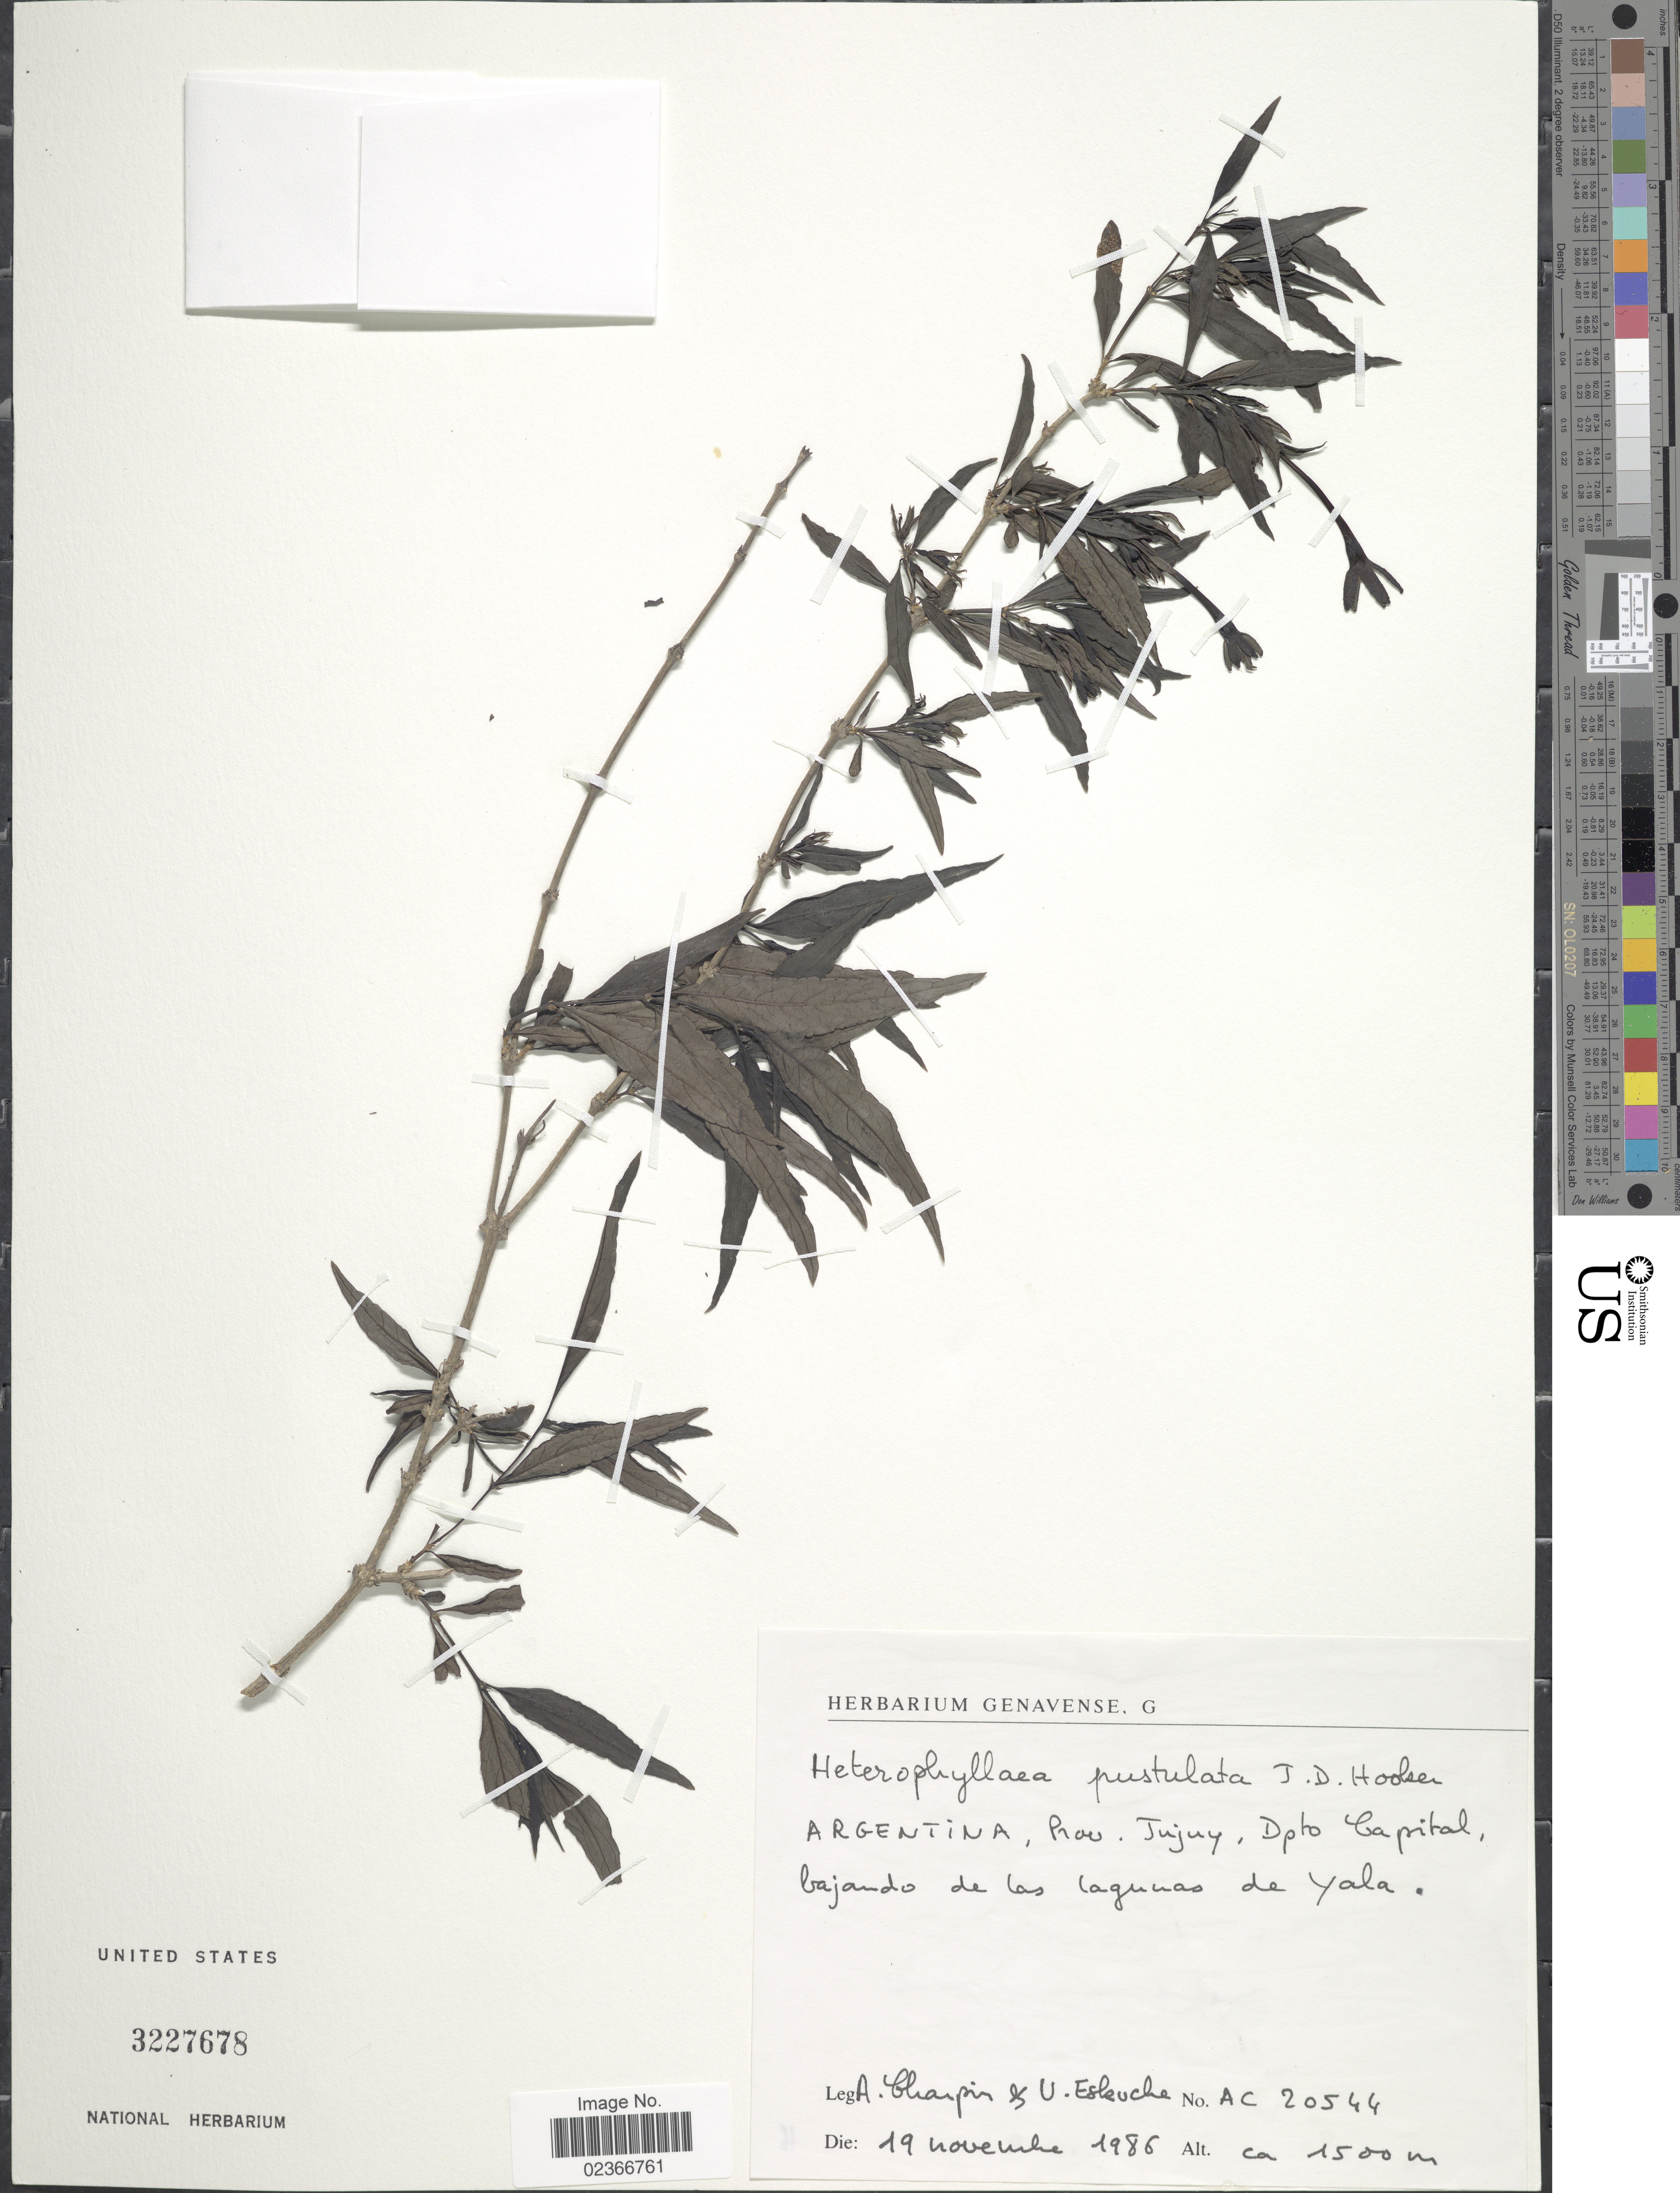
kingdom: Plantae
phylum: Tracheophyta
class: Magnoliopsida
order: Gentianales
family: Rubiaceae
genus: Heterophyllaea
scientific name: Heterophyllaea pustulata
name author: Hook. f.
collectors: A. Chaipin & U. Esleuche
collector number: AC20544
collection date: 1986-11-19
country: Argentina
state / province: Jujuy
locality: Prov. Jujuy, Dpto. Capital, bajando de las lagunas de Yala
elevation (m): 1500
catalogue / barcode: US 3227678